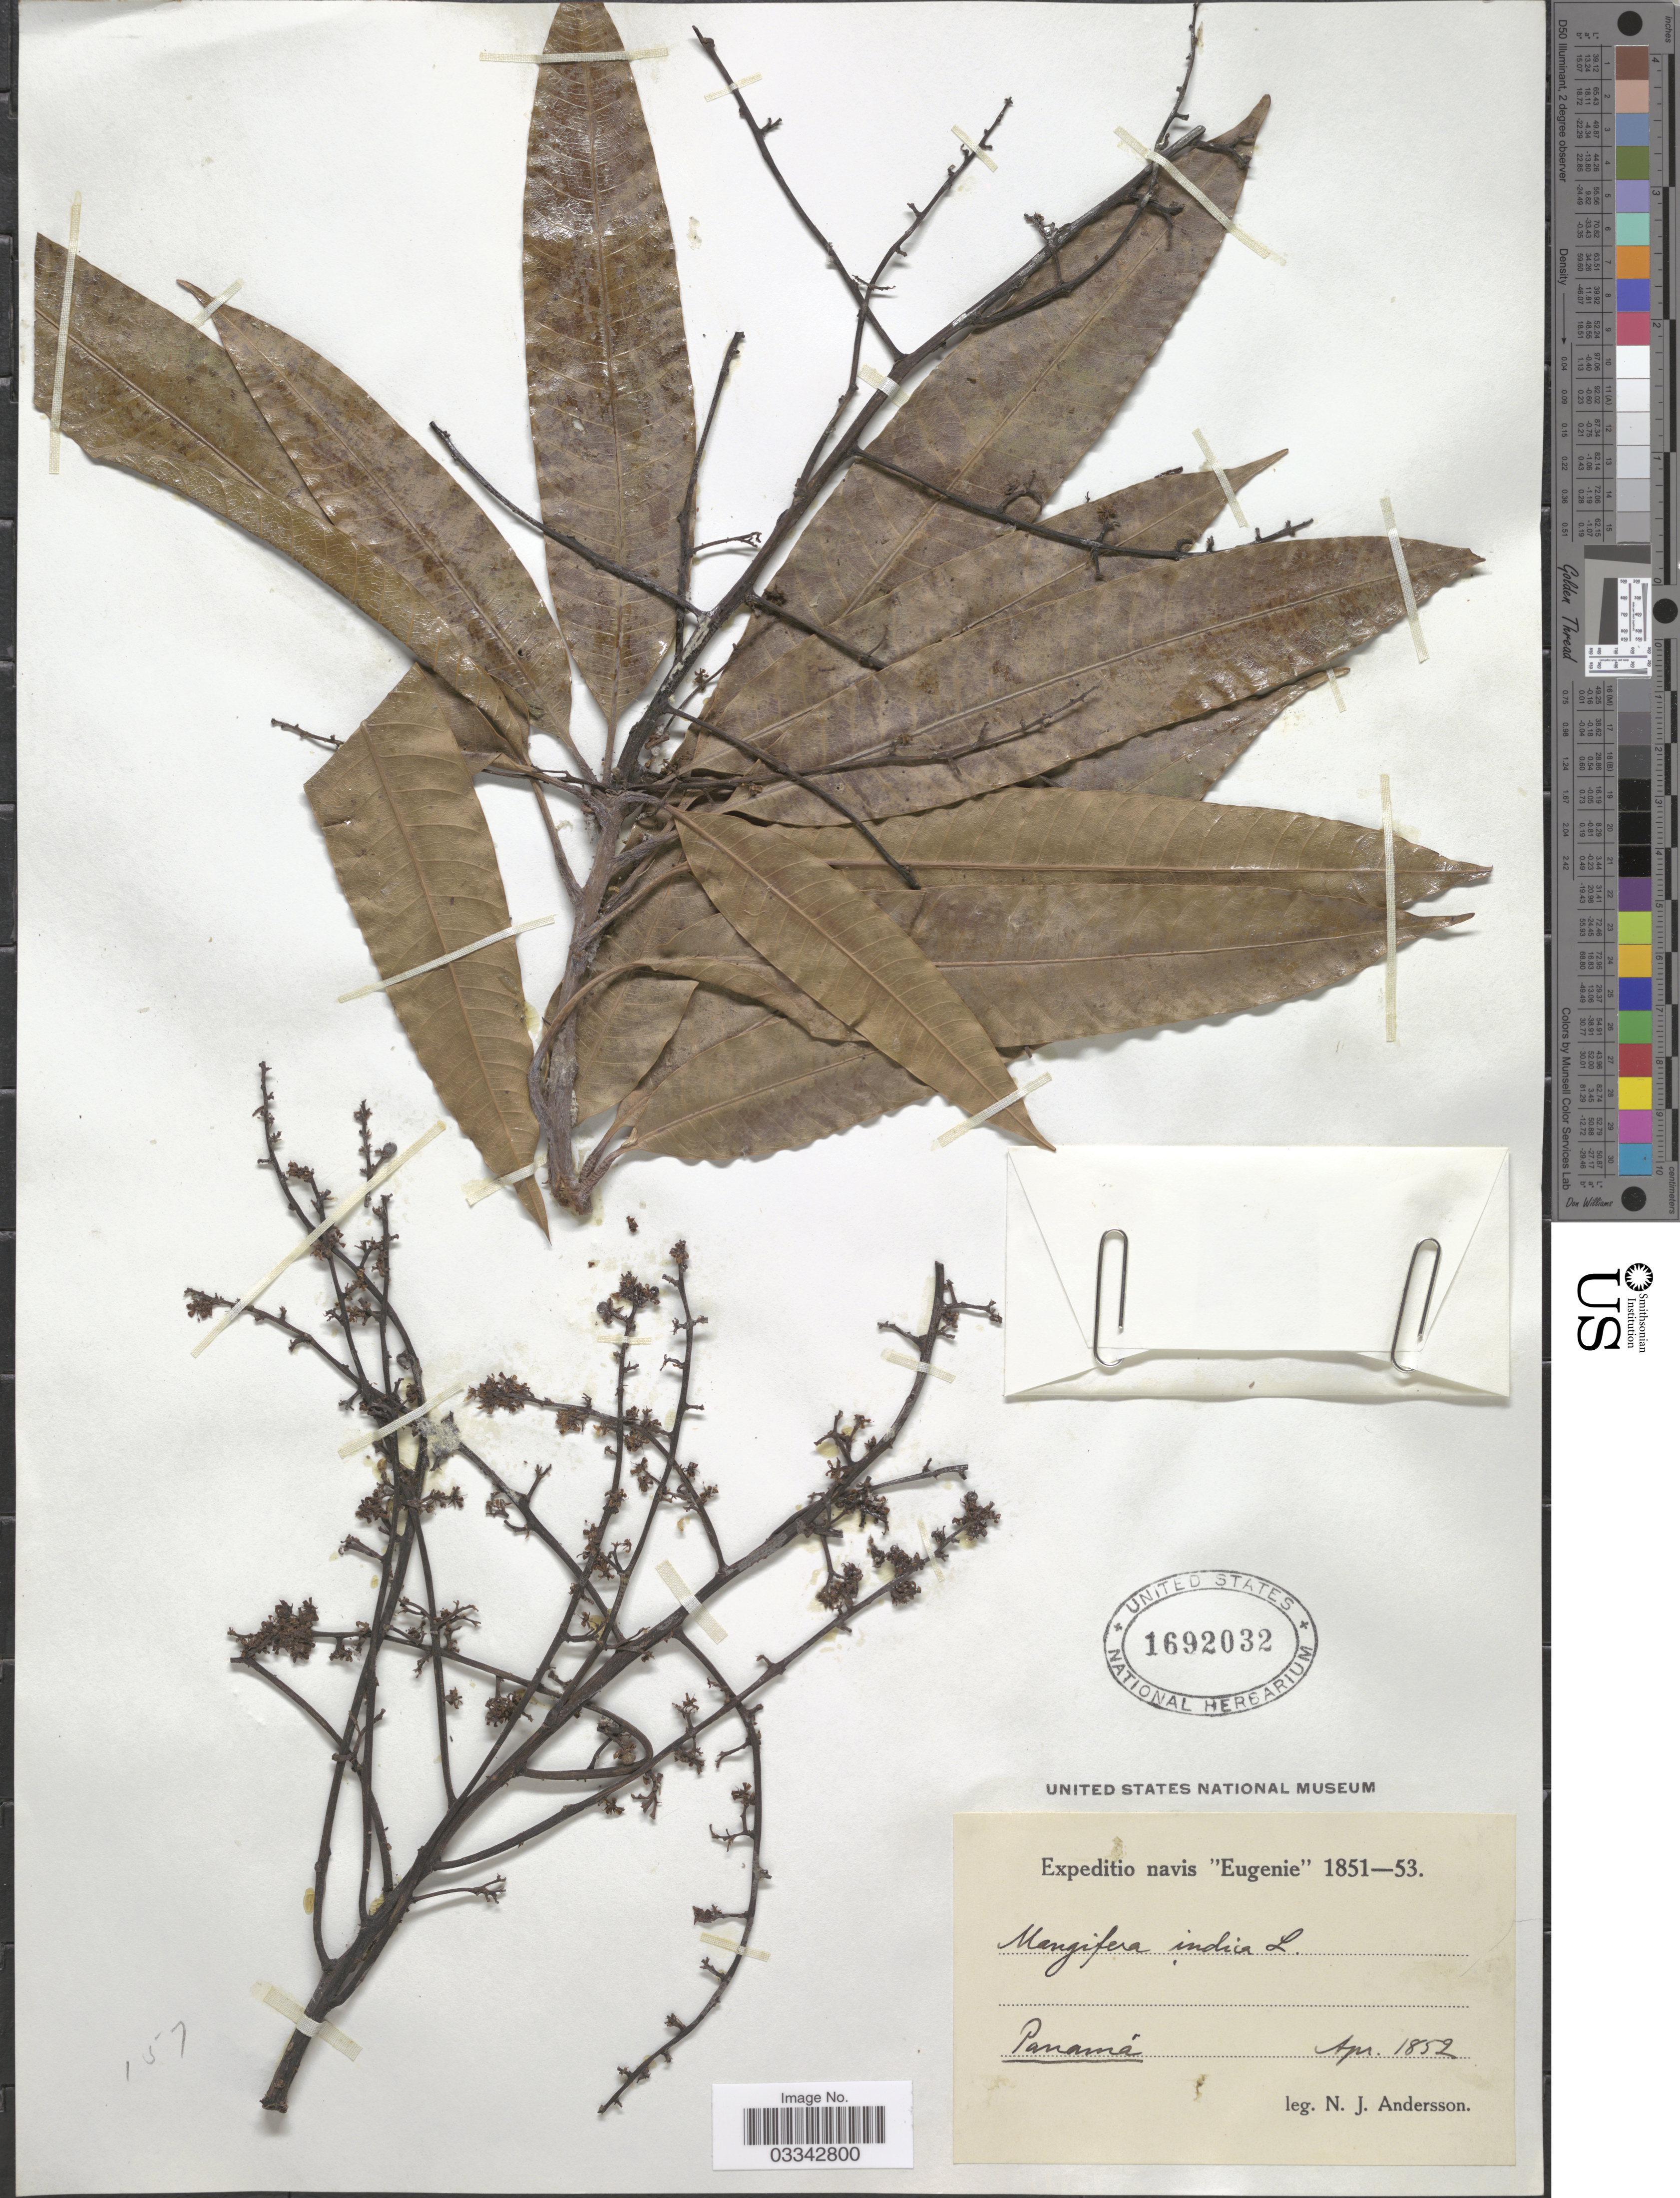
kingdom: Plantae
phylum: Tracheophyta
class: Magnoliopsida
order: Sapindales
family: Anacardiaceae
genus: Mangifera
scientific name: Mangifera indica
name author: L.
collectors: N. J. Andersson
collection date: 1852-04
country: Panama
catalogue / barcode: US 1692032